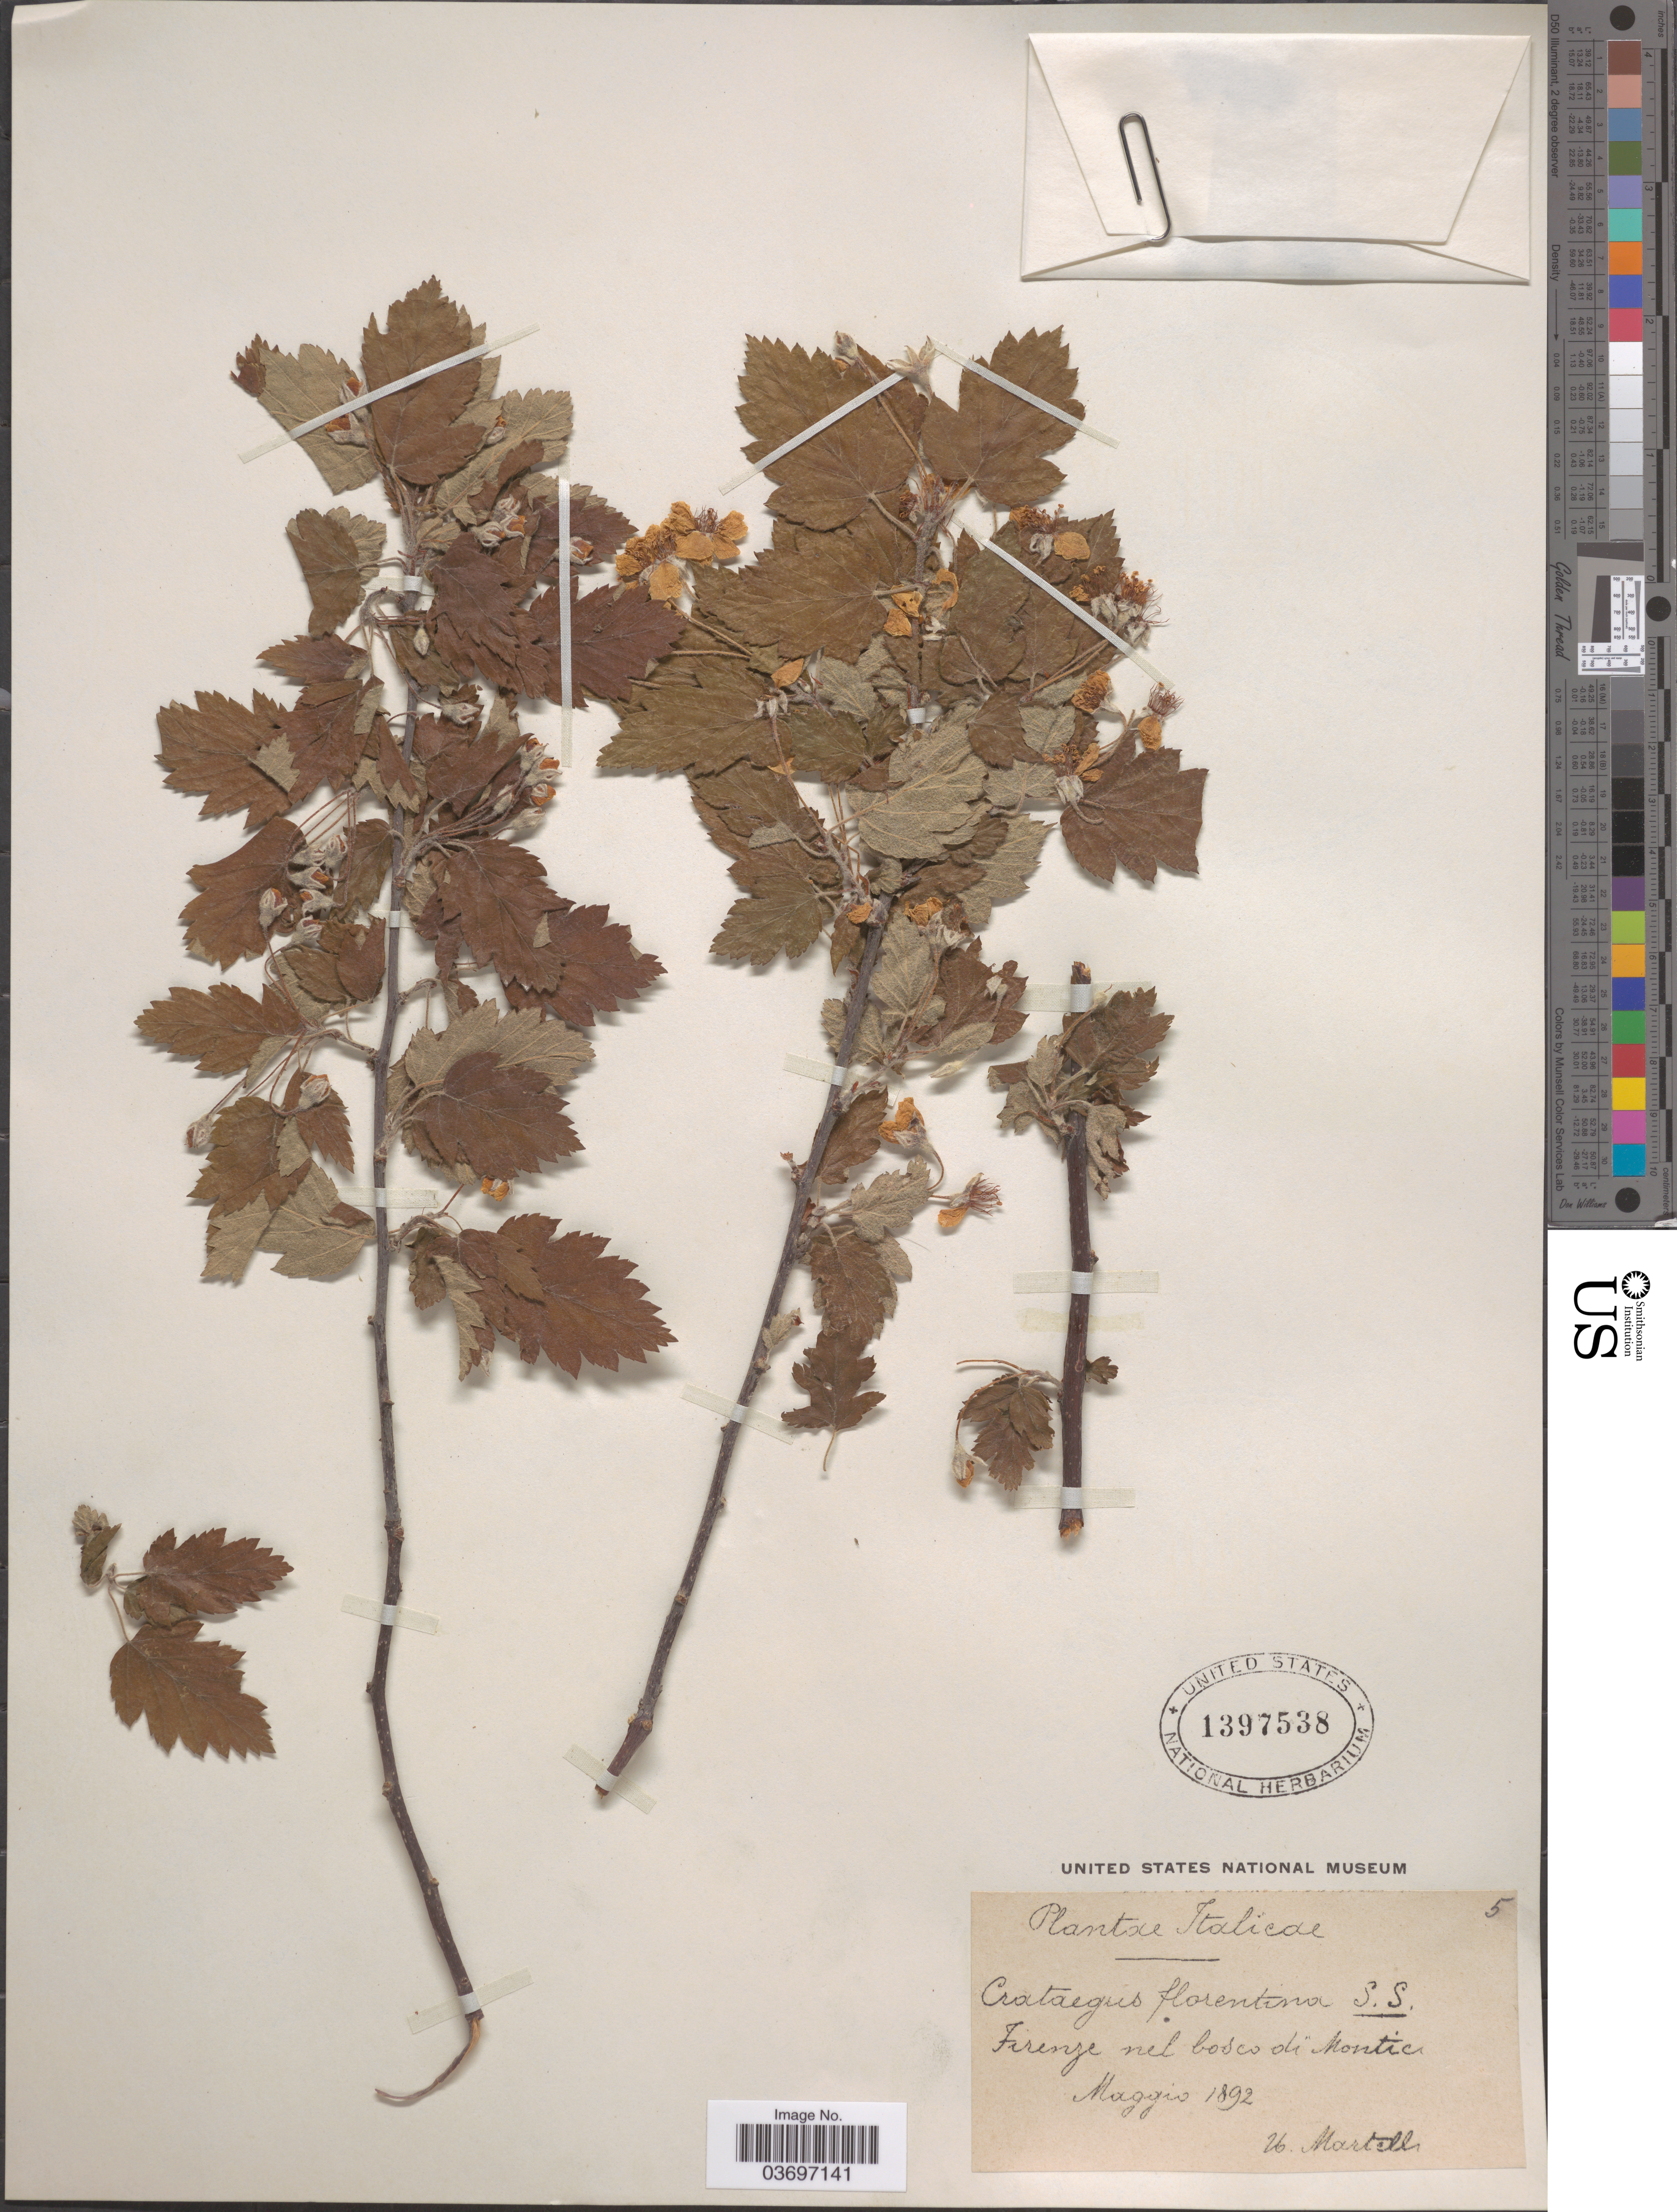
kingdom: Plantae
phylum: Tracheophyta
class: Magnoliopsida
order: Rosales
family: Rosaceae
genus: Eriolobus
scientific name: Eriolobus florentinus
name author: (Zuccagni) Stapf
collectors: U. Martelli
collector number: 5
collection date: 1892-05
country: Italy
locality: Fireze nel bosco di Montici.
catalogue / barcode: US 1397538